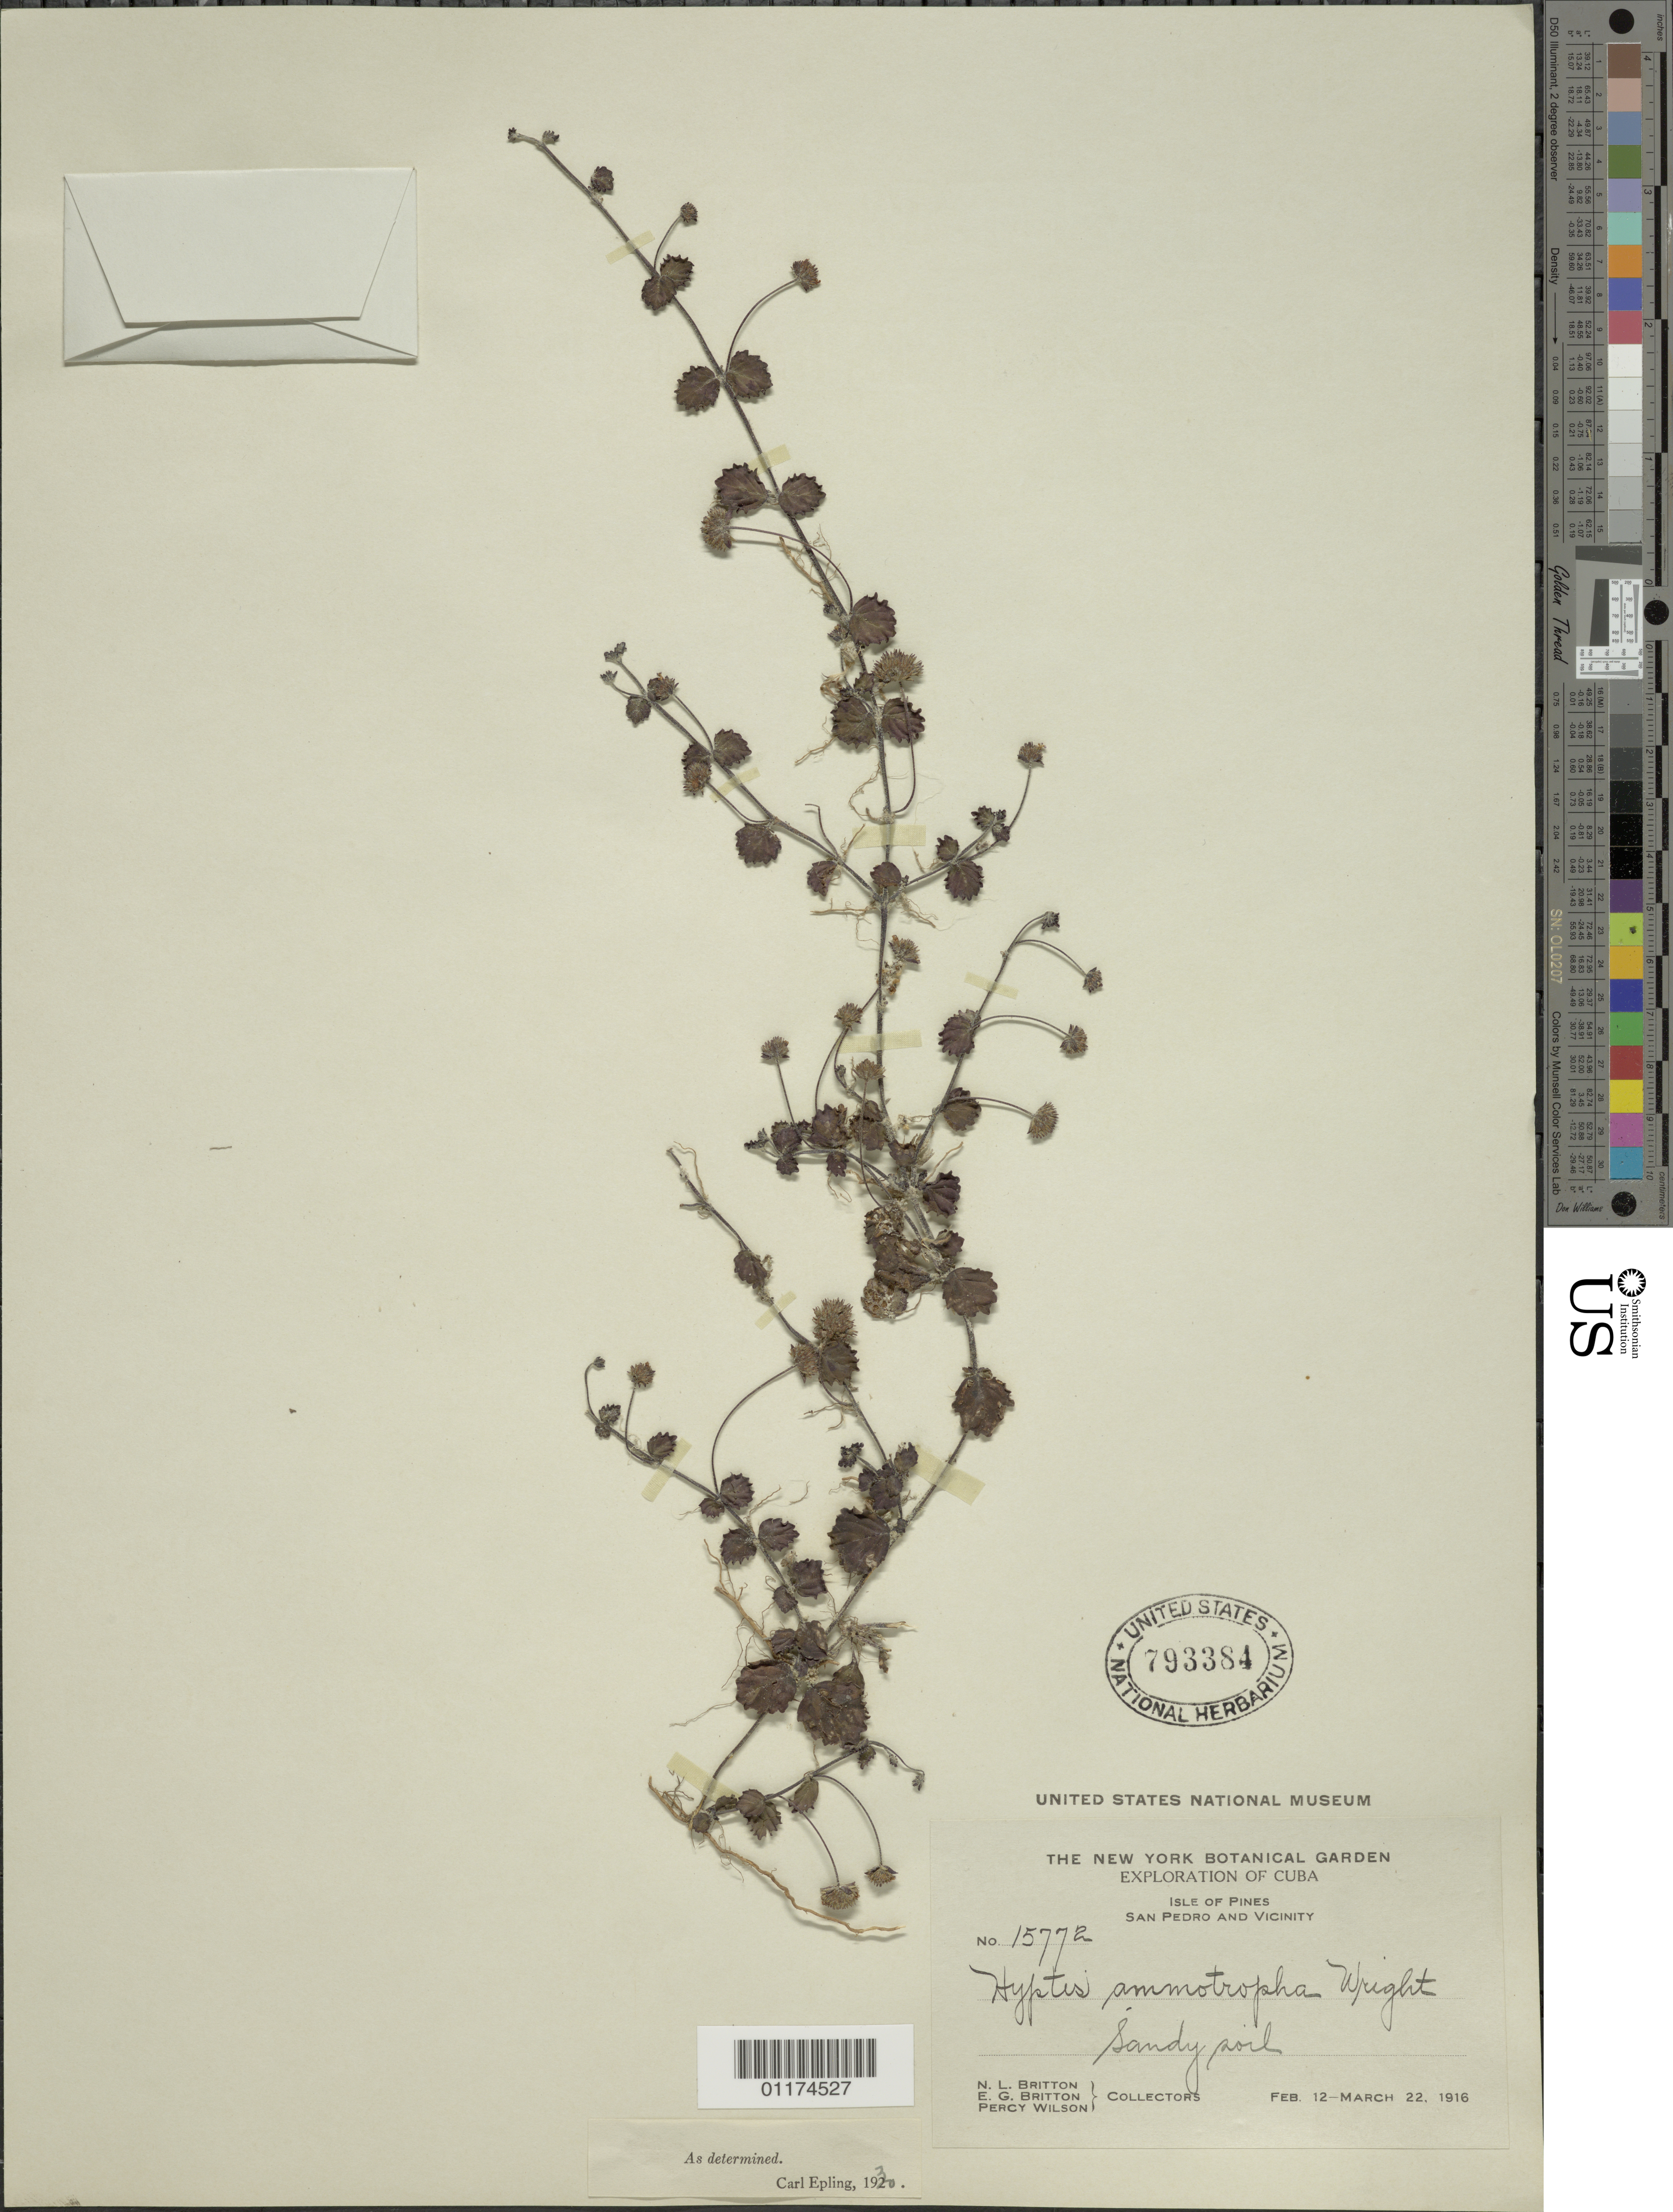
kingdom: Plantae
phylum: Tracheophyta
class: Magnoliopsida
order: Lamiales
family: Lamiaceae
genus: Hyptis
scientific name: Hyptis ammotropha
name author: Griseb.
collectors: N. Britton, E. G. Britton & P. Wilson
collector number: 15772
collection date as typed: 12 Feb 1916 to 22 Mar 1916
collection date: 1916-02-12/1916-03-22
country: Cuba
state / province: Isla de la Juventud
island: Isla de la Juventud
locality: San Pedro and Vicinity.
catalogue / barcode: US 793384